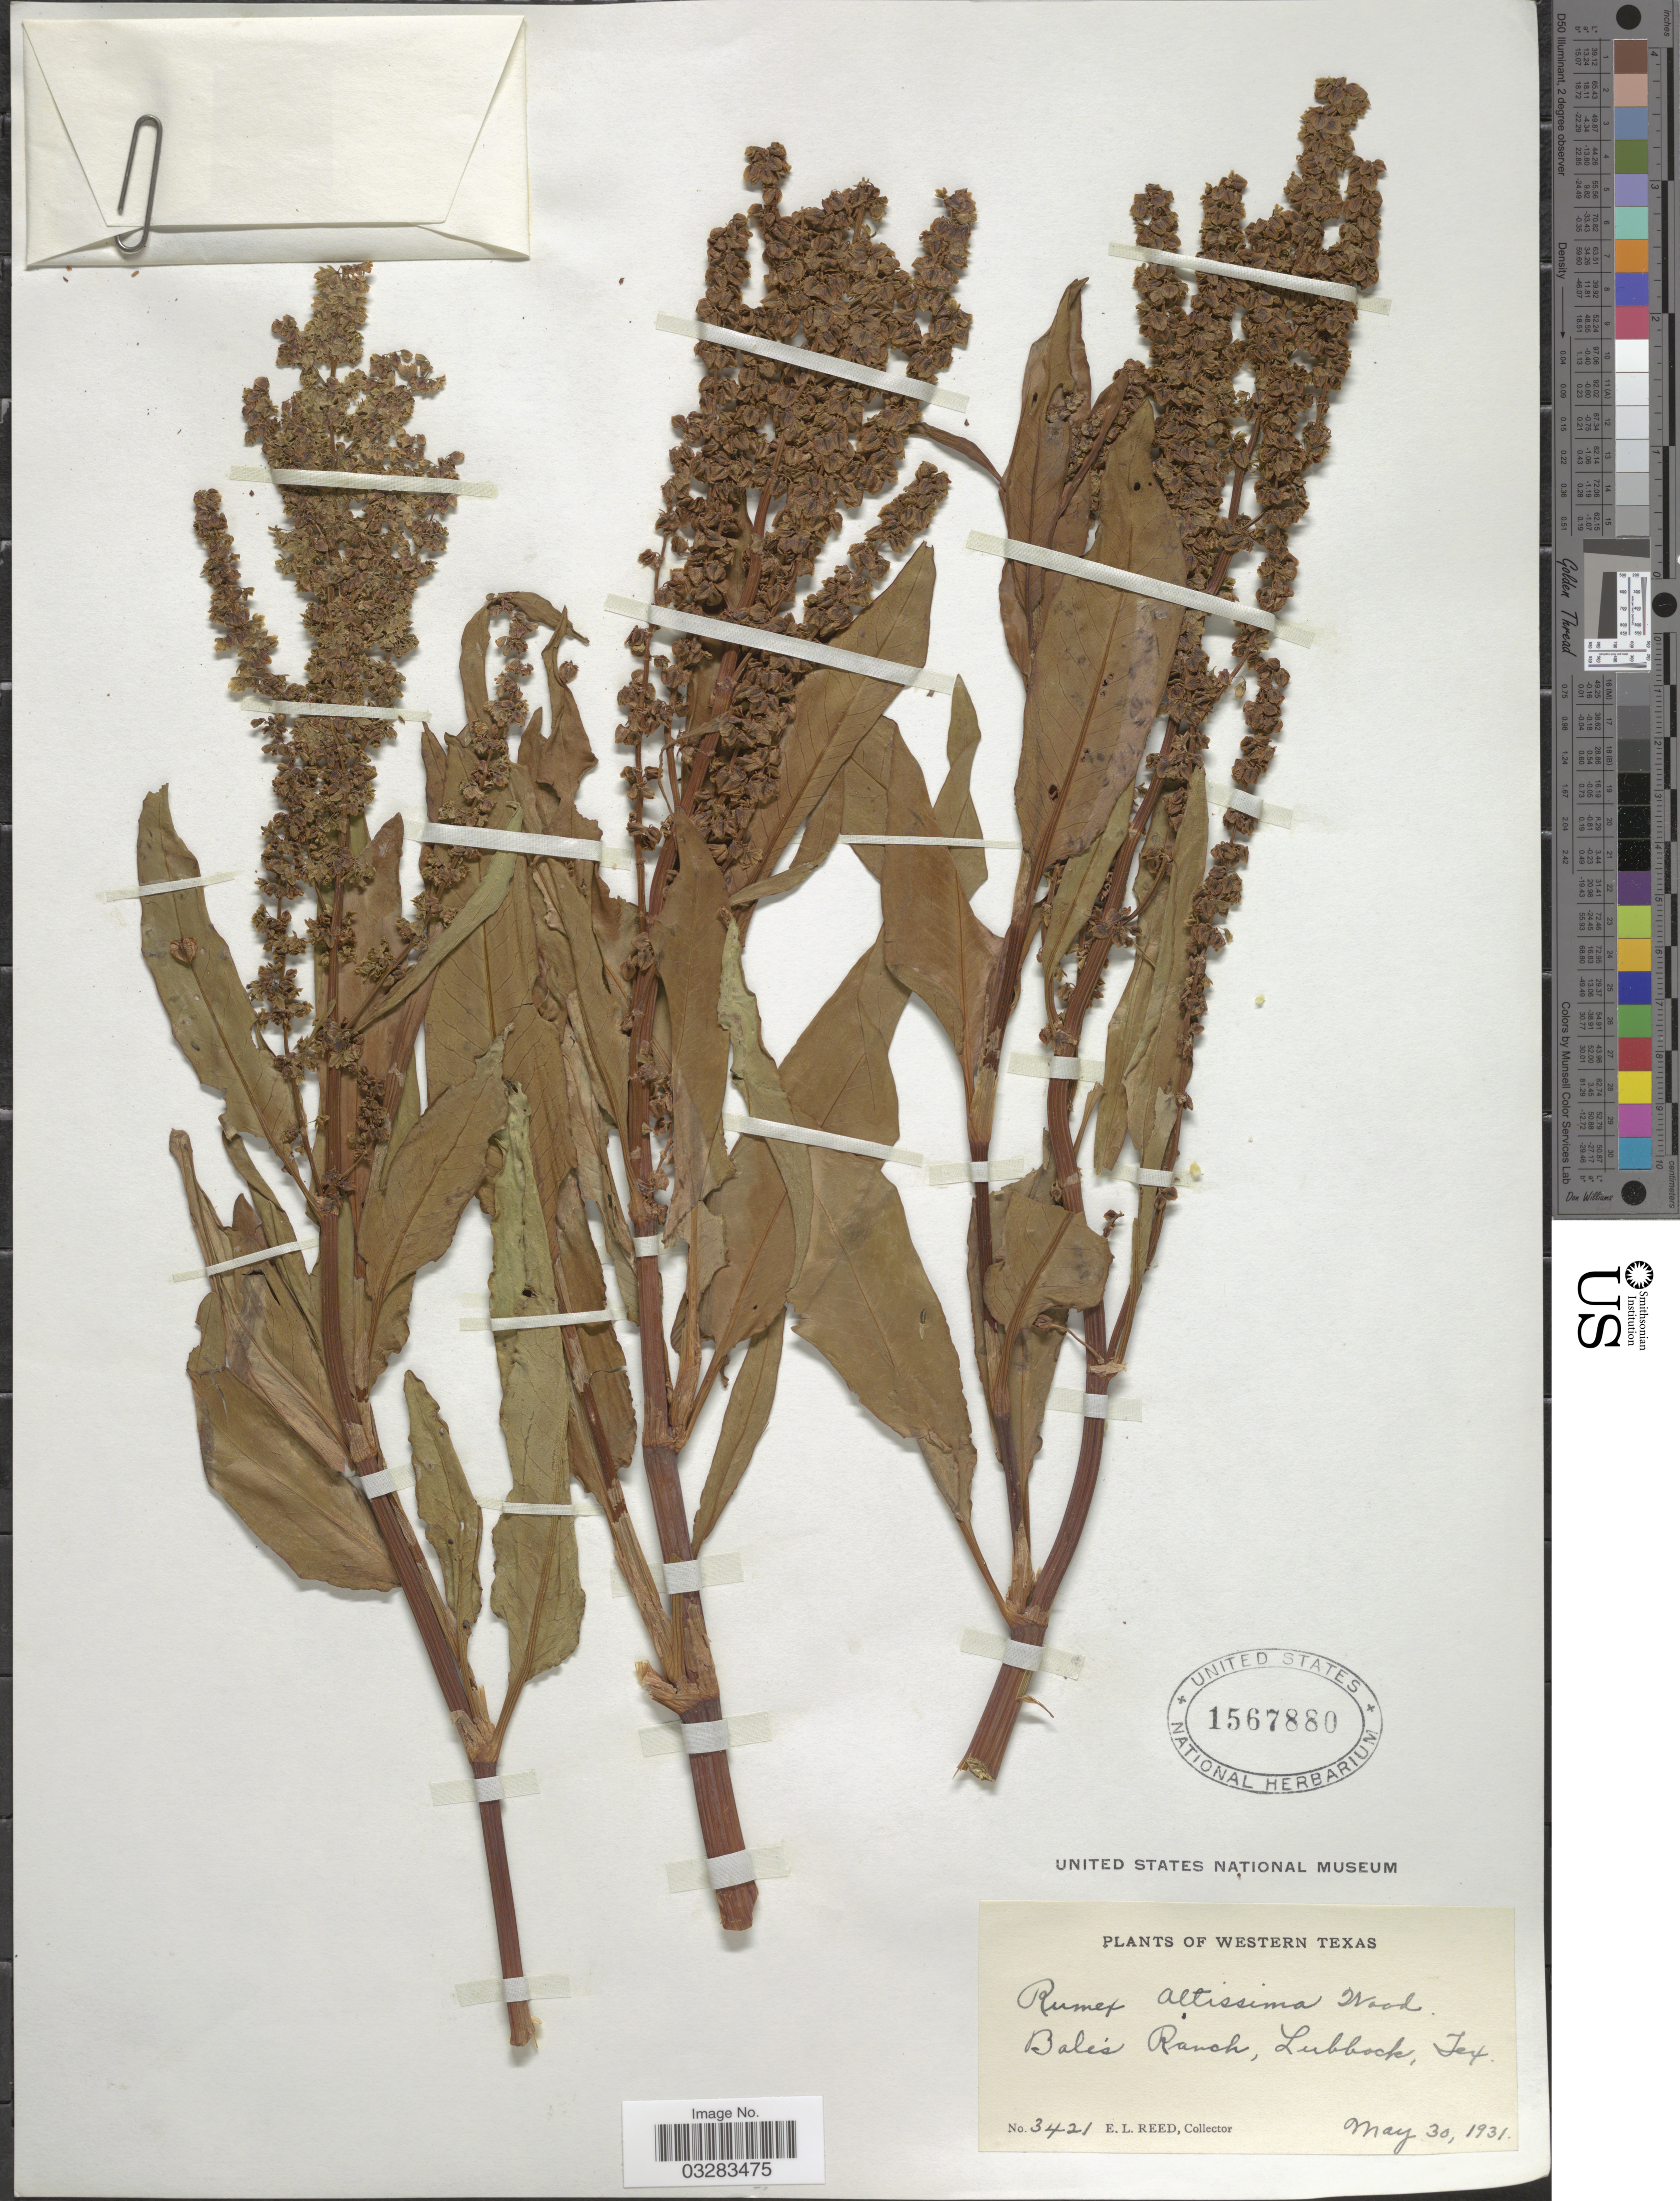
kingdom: Plantae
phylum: Tracheophyta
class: Magnoliopsida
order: Caryophyllales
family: Polygonaceae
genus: Rumex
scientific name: Rumex altissimus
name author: Alph. Wood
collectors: E. Reed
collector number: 3421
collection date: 1931-05-30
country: United States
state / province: Texas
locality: Western Texas. Bale's Ranch, Lubbock.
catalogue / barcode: US 1567880